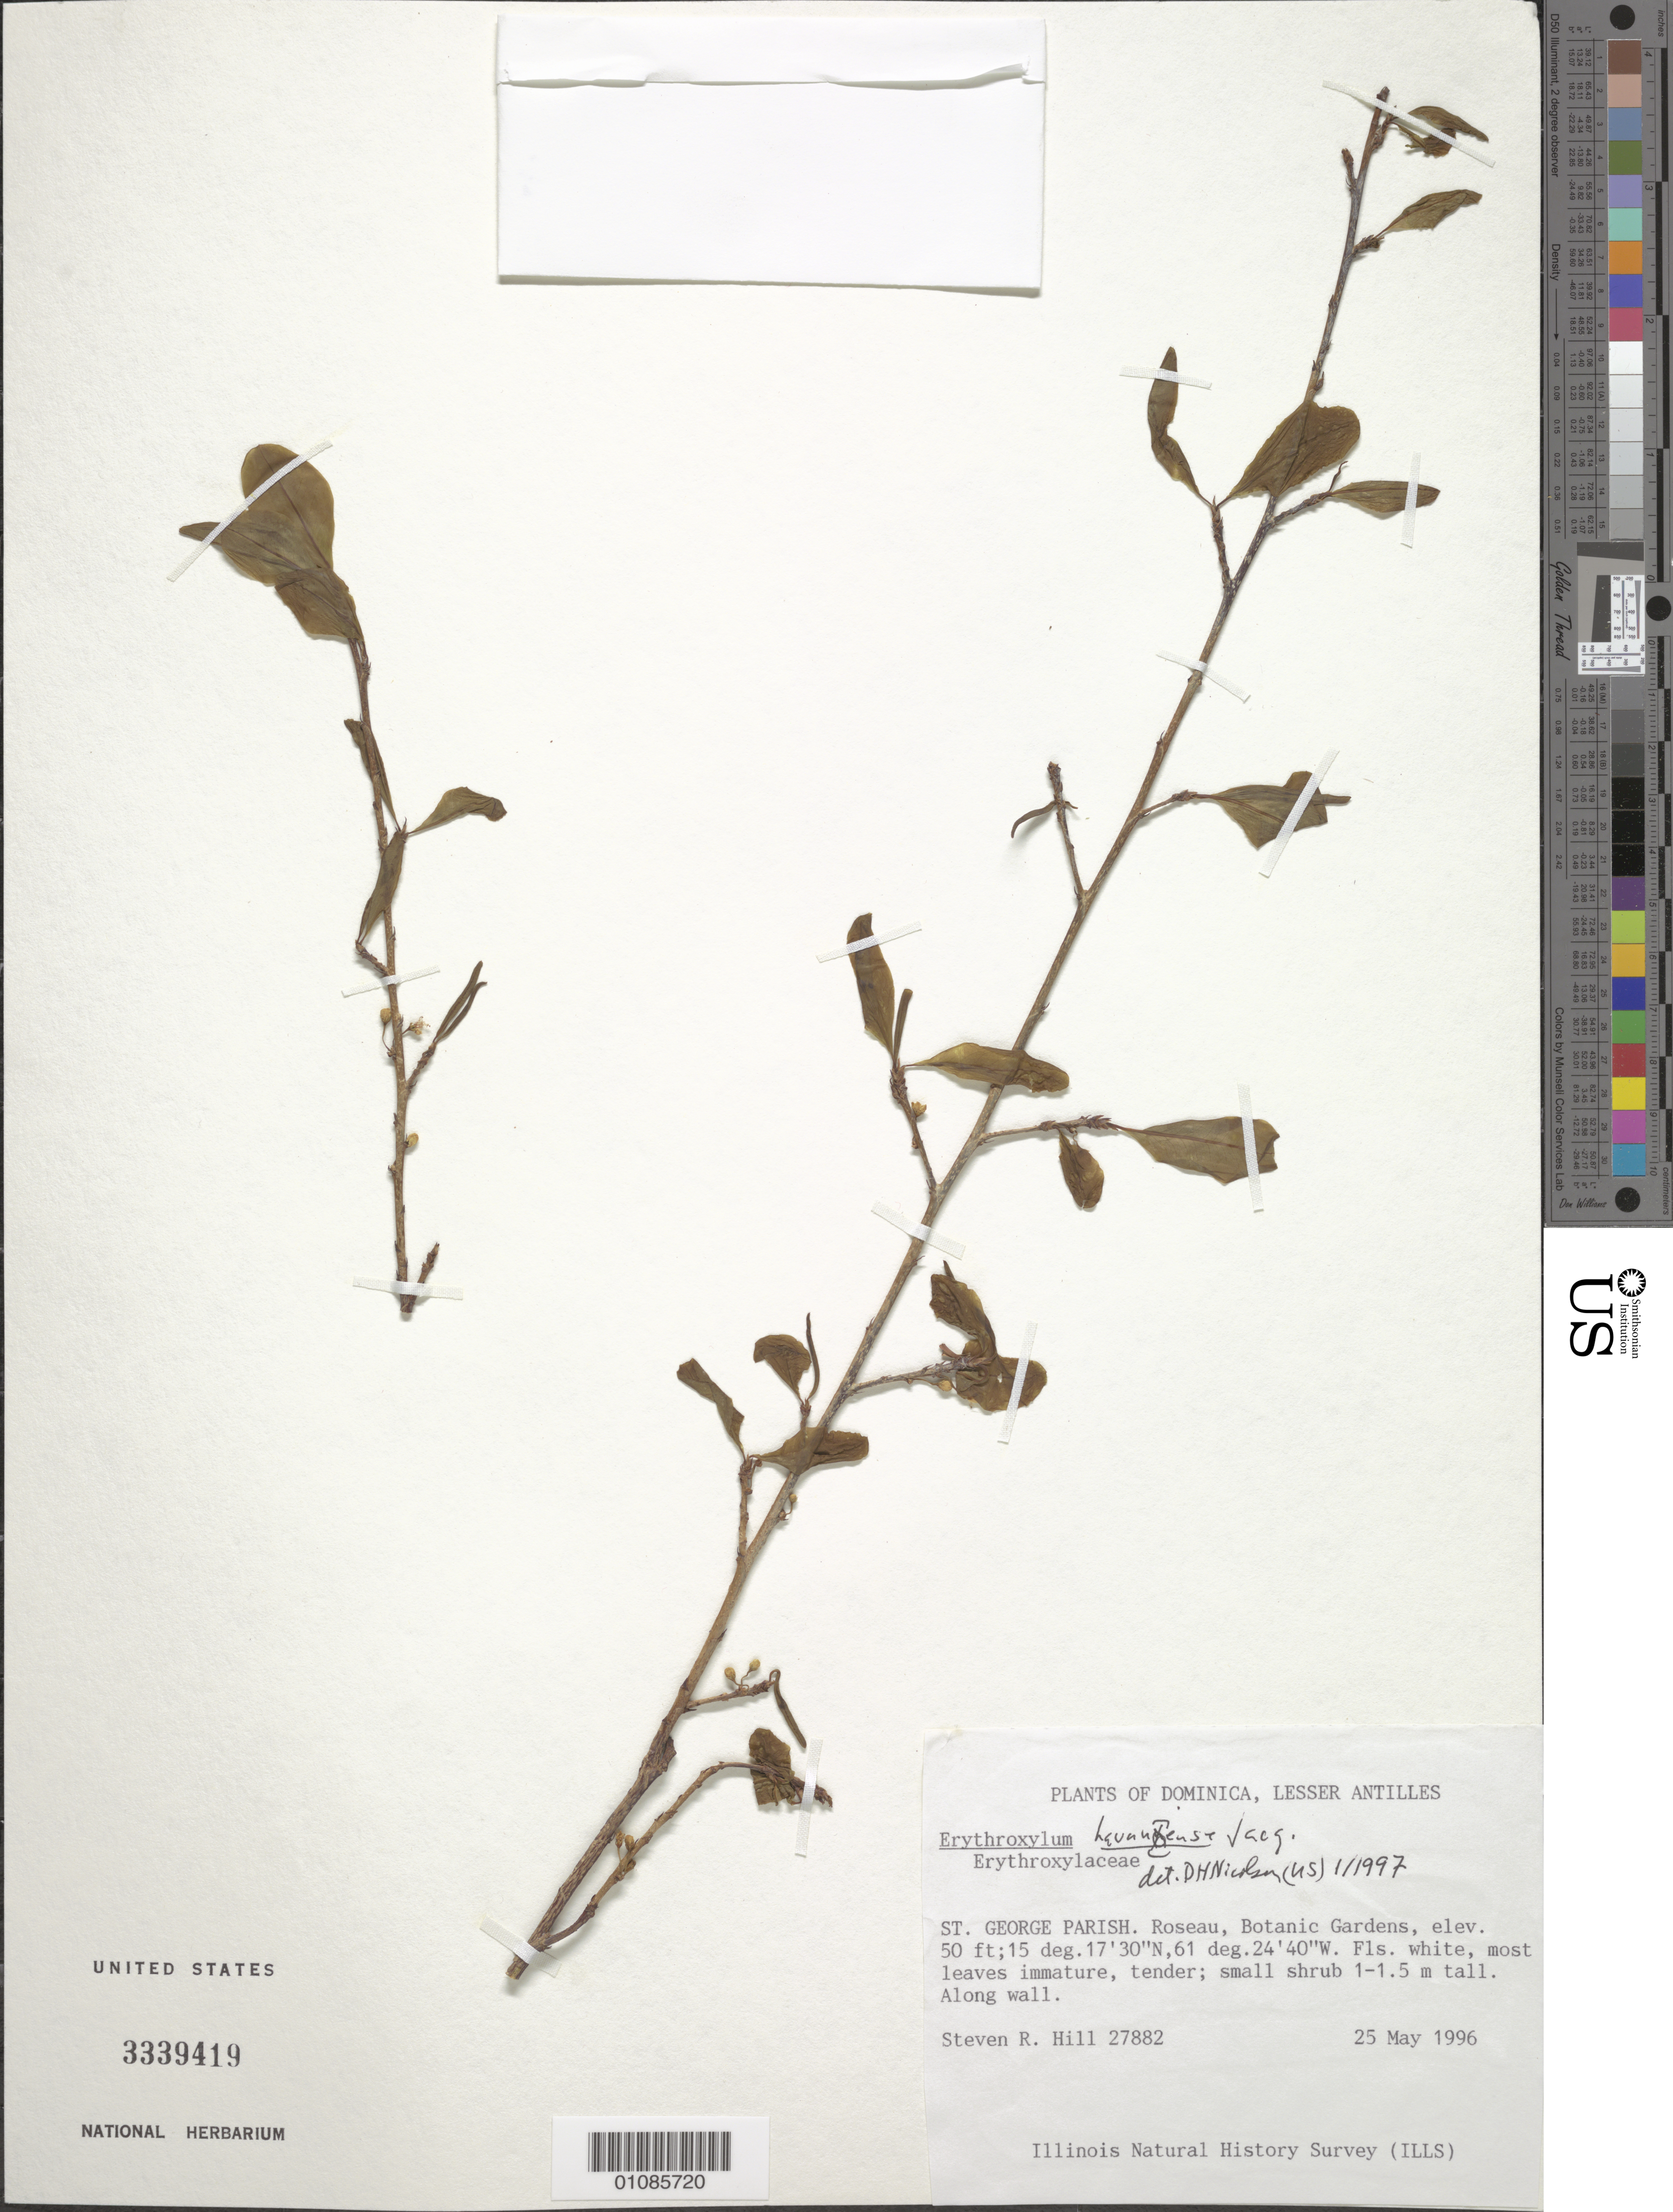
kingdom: Plantae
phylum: Tracheophyta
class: Magnoliopsida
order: Malpighiales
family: Erythroxylaceae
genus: Erythroxylum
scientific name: Erythroxylum havanense var. havanense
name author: Jacq.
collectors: S. R. Hill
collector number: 27882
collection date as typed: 25 May 1996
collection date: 1996-05-25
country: Dominica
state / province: St. George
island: Dominica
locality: Roseau, Botanic Gardens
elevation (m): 15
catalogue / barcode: US 3339419